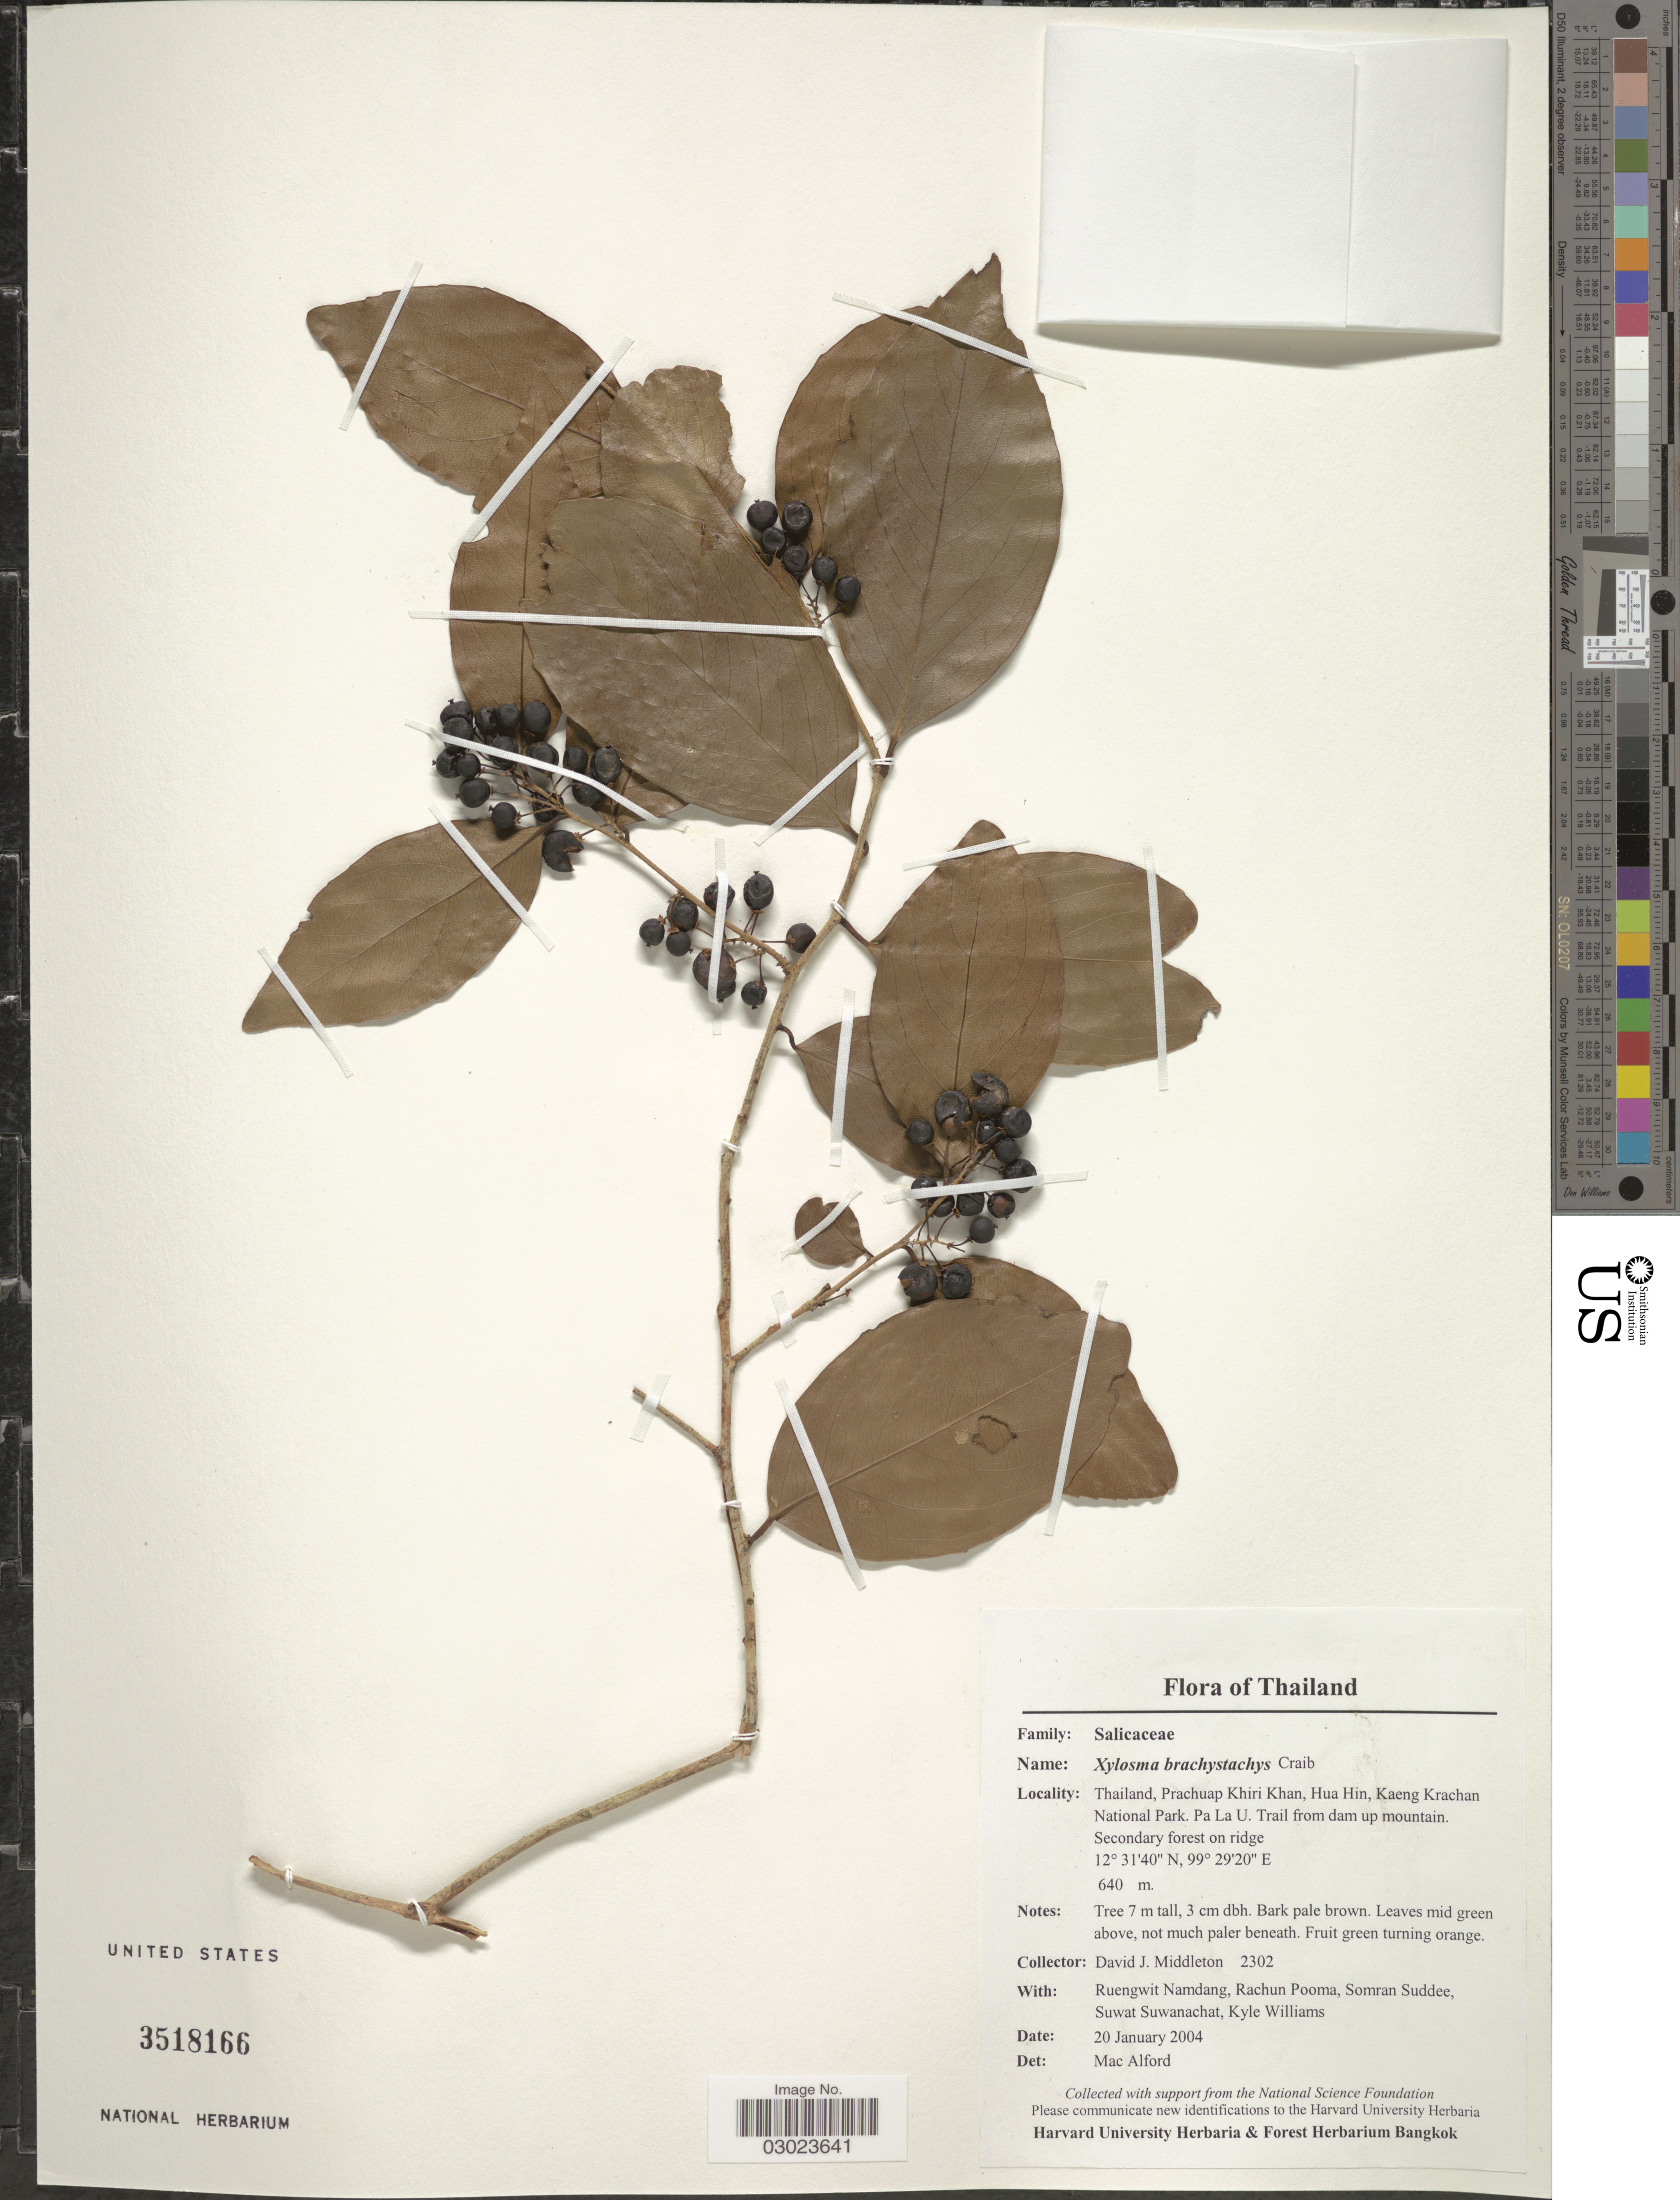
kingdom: Plantae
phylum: Tracheophyta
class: Magnoliopsida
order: Malpighiales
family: Salicaceae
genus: Xylosma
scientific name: Xylosma brachystachys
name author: Craib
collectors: D. J. Middleton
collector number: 2302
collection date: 2004-01-20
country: Thailand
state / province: Prachuap Khiri Khan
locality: Hua Hin, kaeng Krachan National Park, Pa La Y, Trail from dam up mountain.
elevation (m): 640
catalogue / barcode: US 3518166